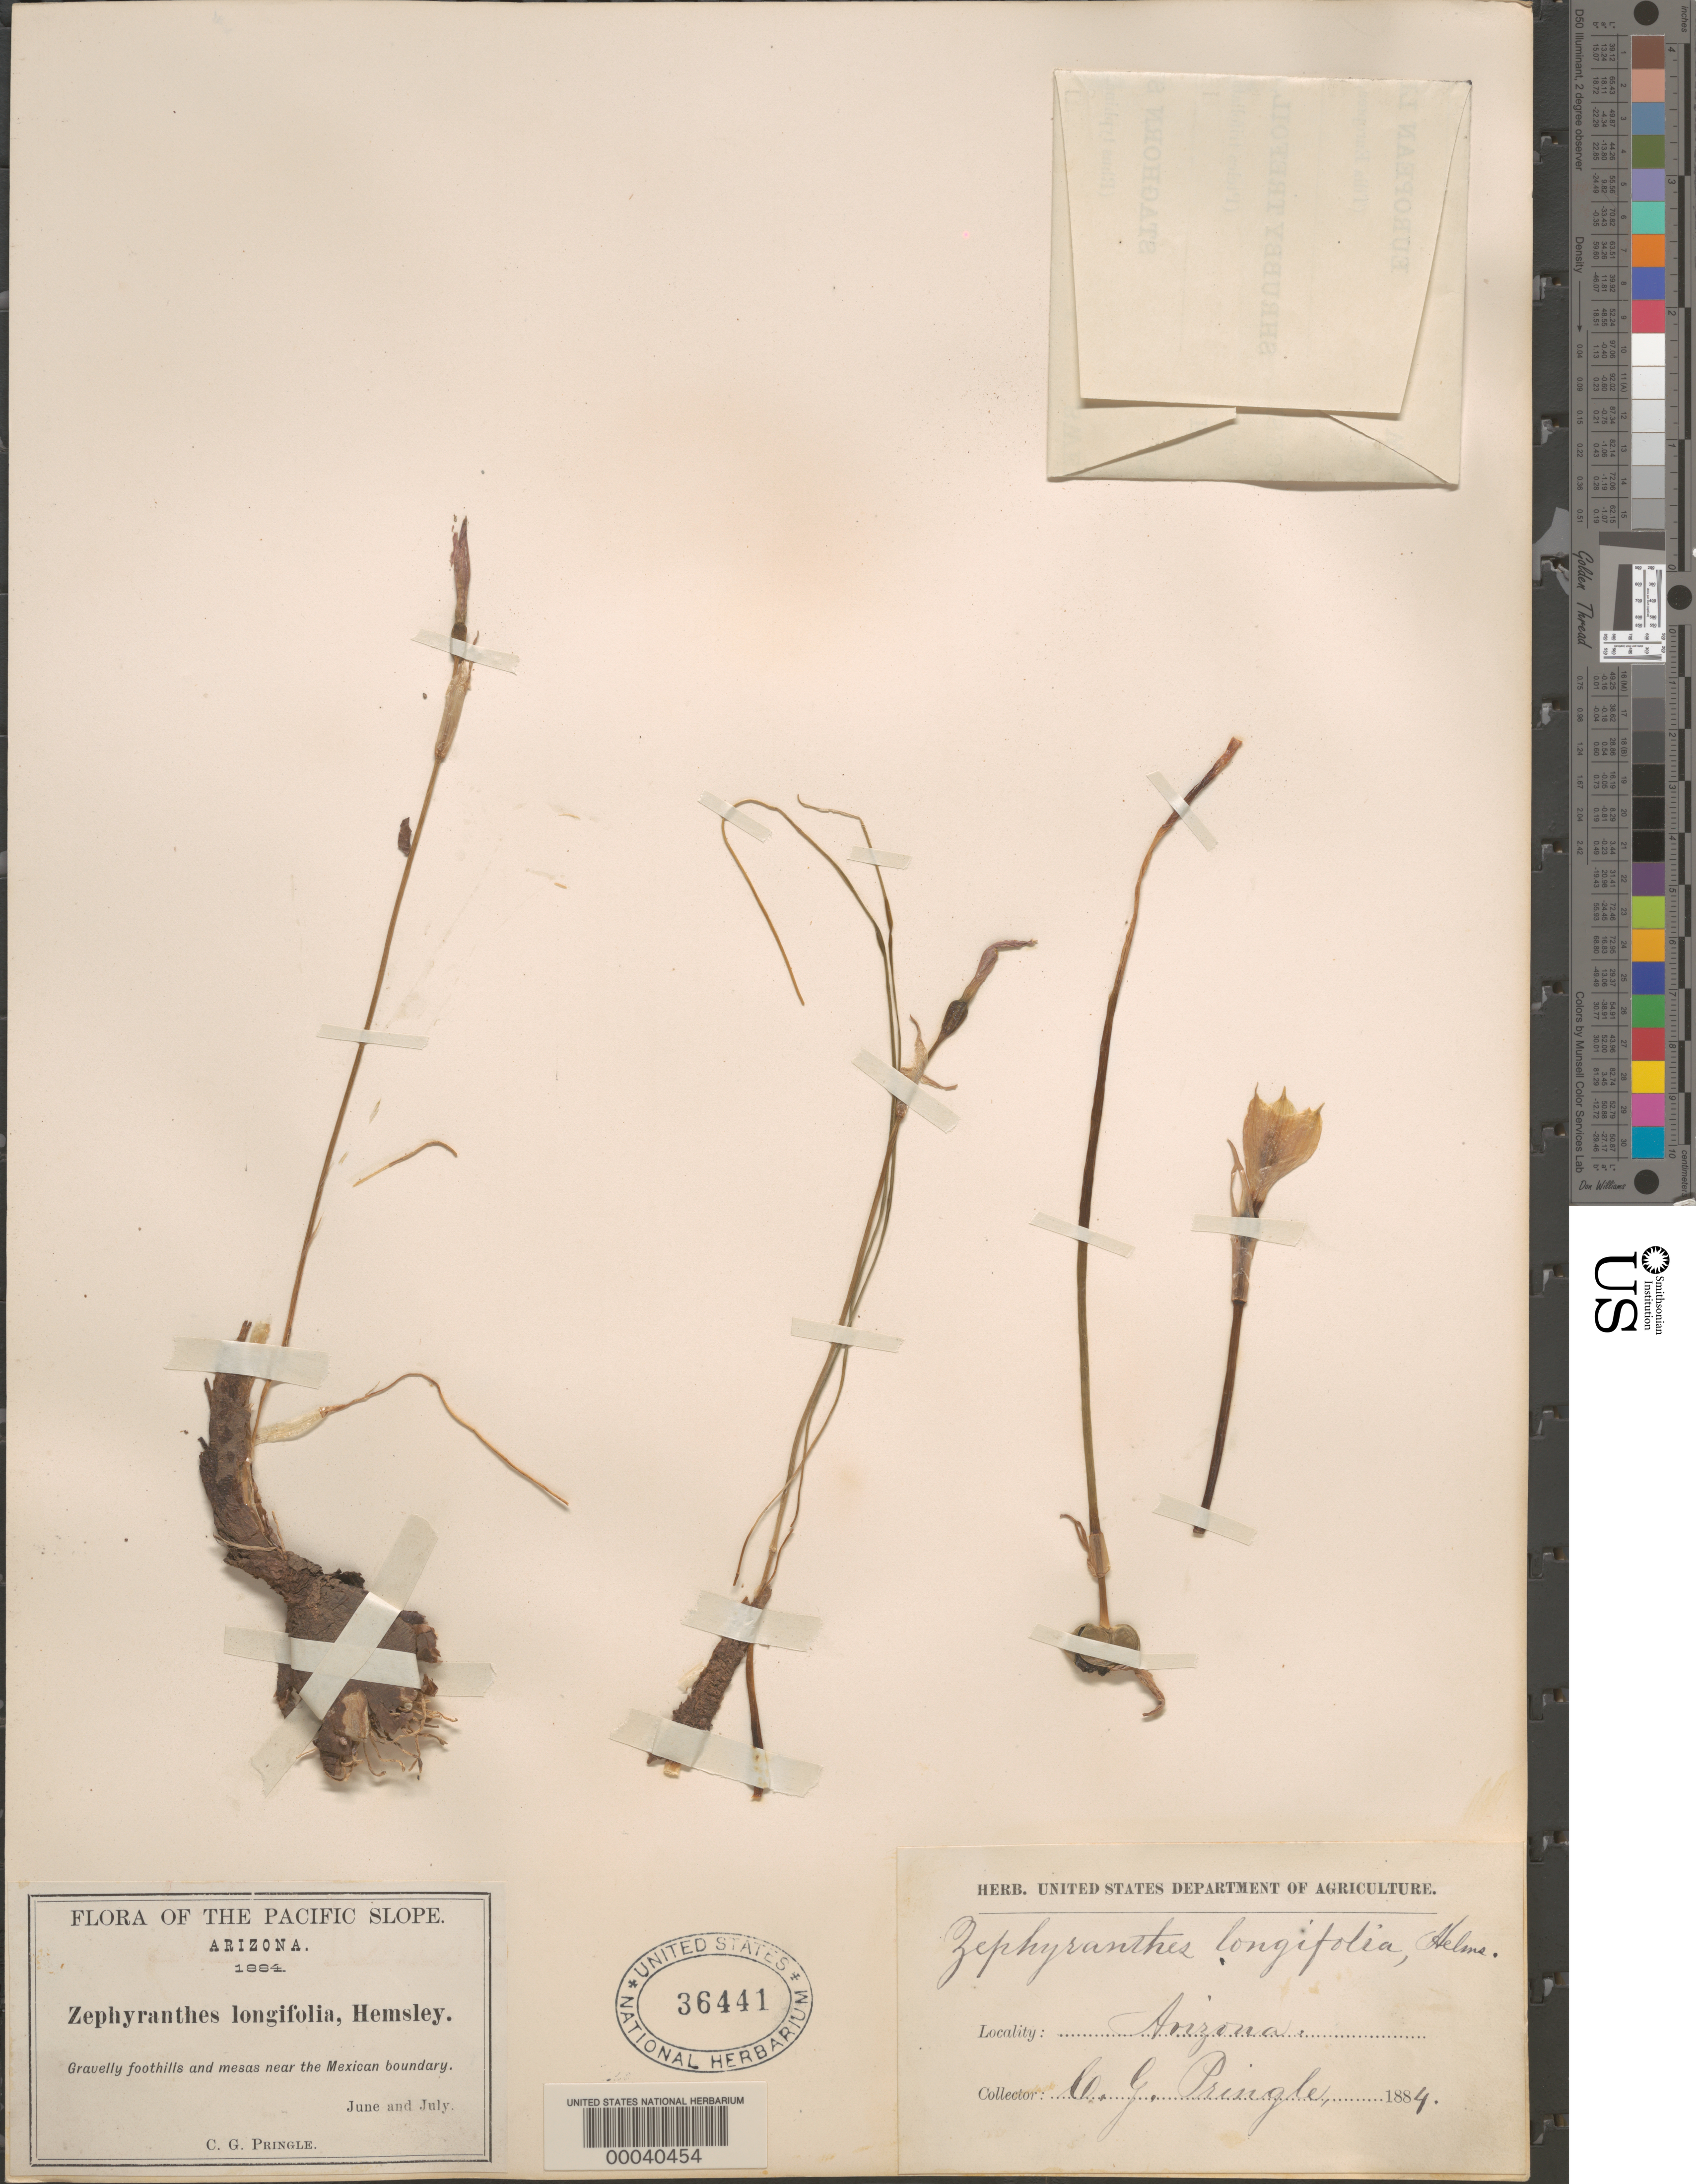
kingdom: Plantae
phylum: Tracheophyta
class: Liliopsida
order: Asparagales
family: Amaryllidaceae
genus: Zephyranthes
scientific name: Zephyranthes longifolia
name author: Hemsl.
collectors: C. G. Pringle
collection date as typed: Jun 1884 to -- Jul 1884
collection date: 1884-06/1884-07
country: United States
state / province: Arizona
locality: Near the mexican boundary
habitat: Gravelly foothills and mesas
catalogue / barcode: US 36441